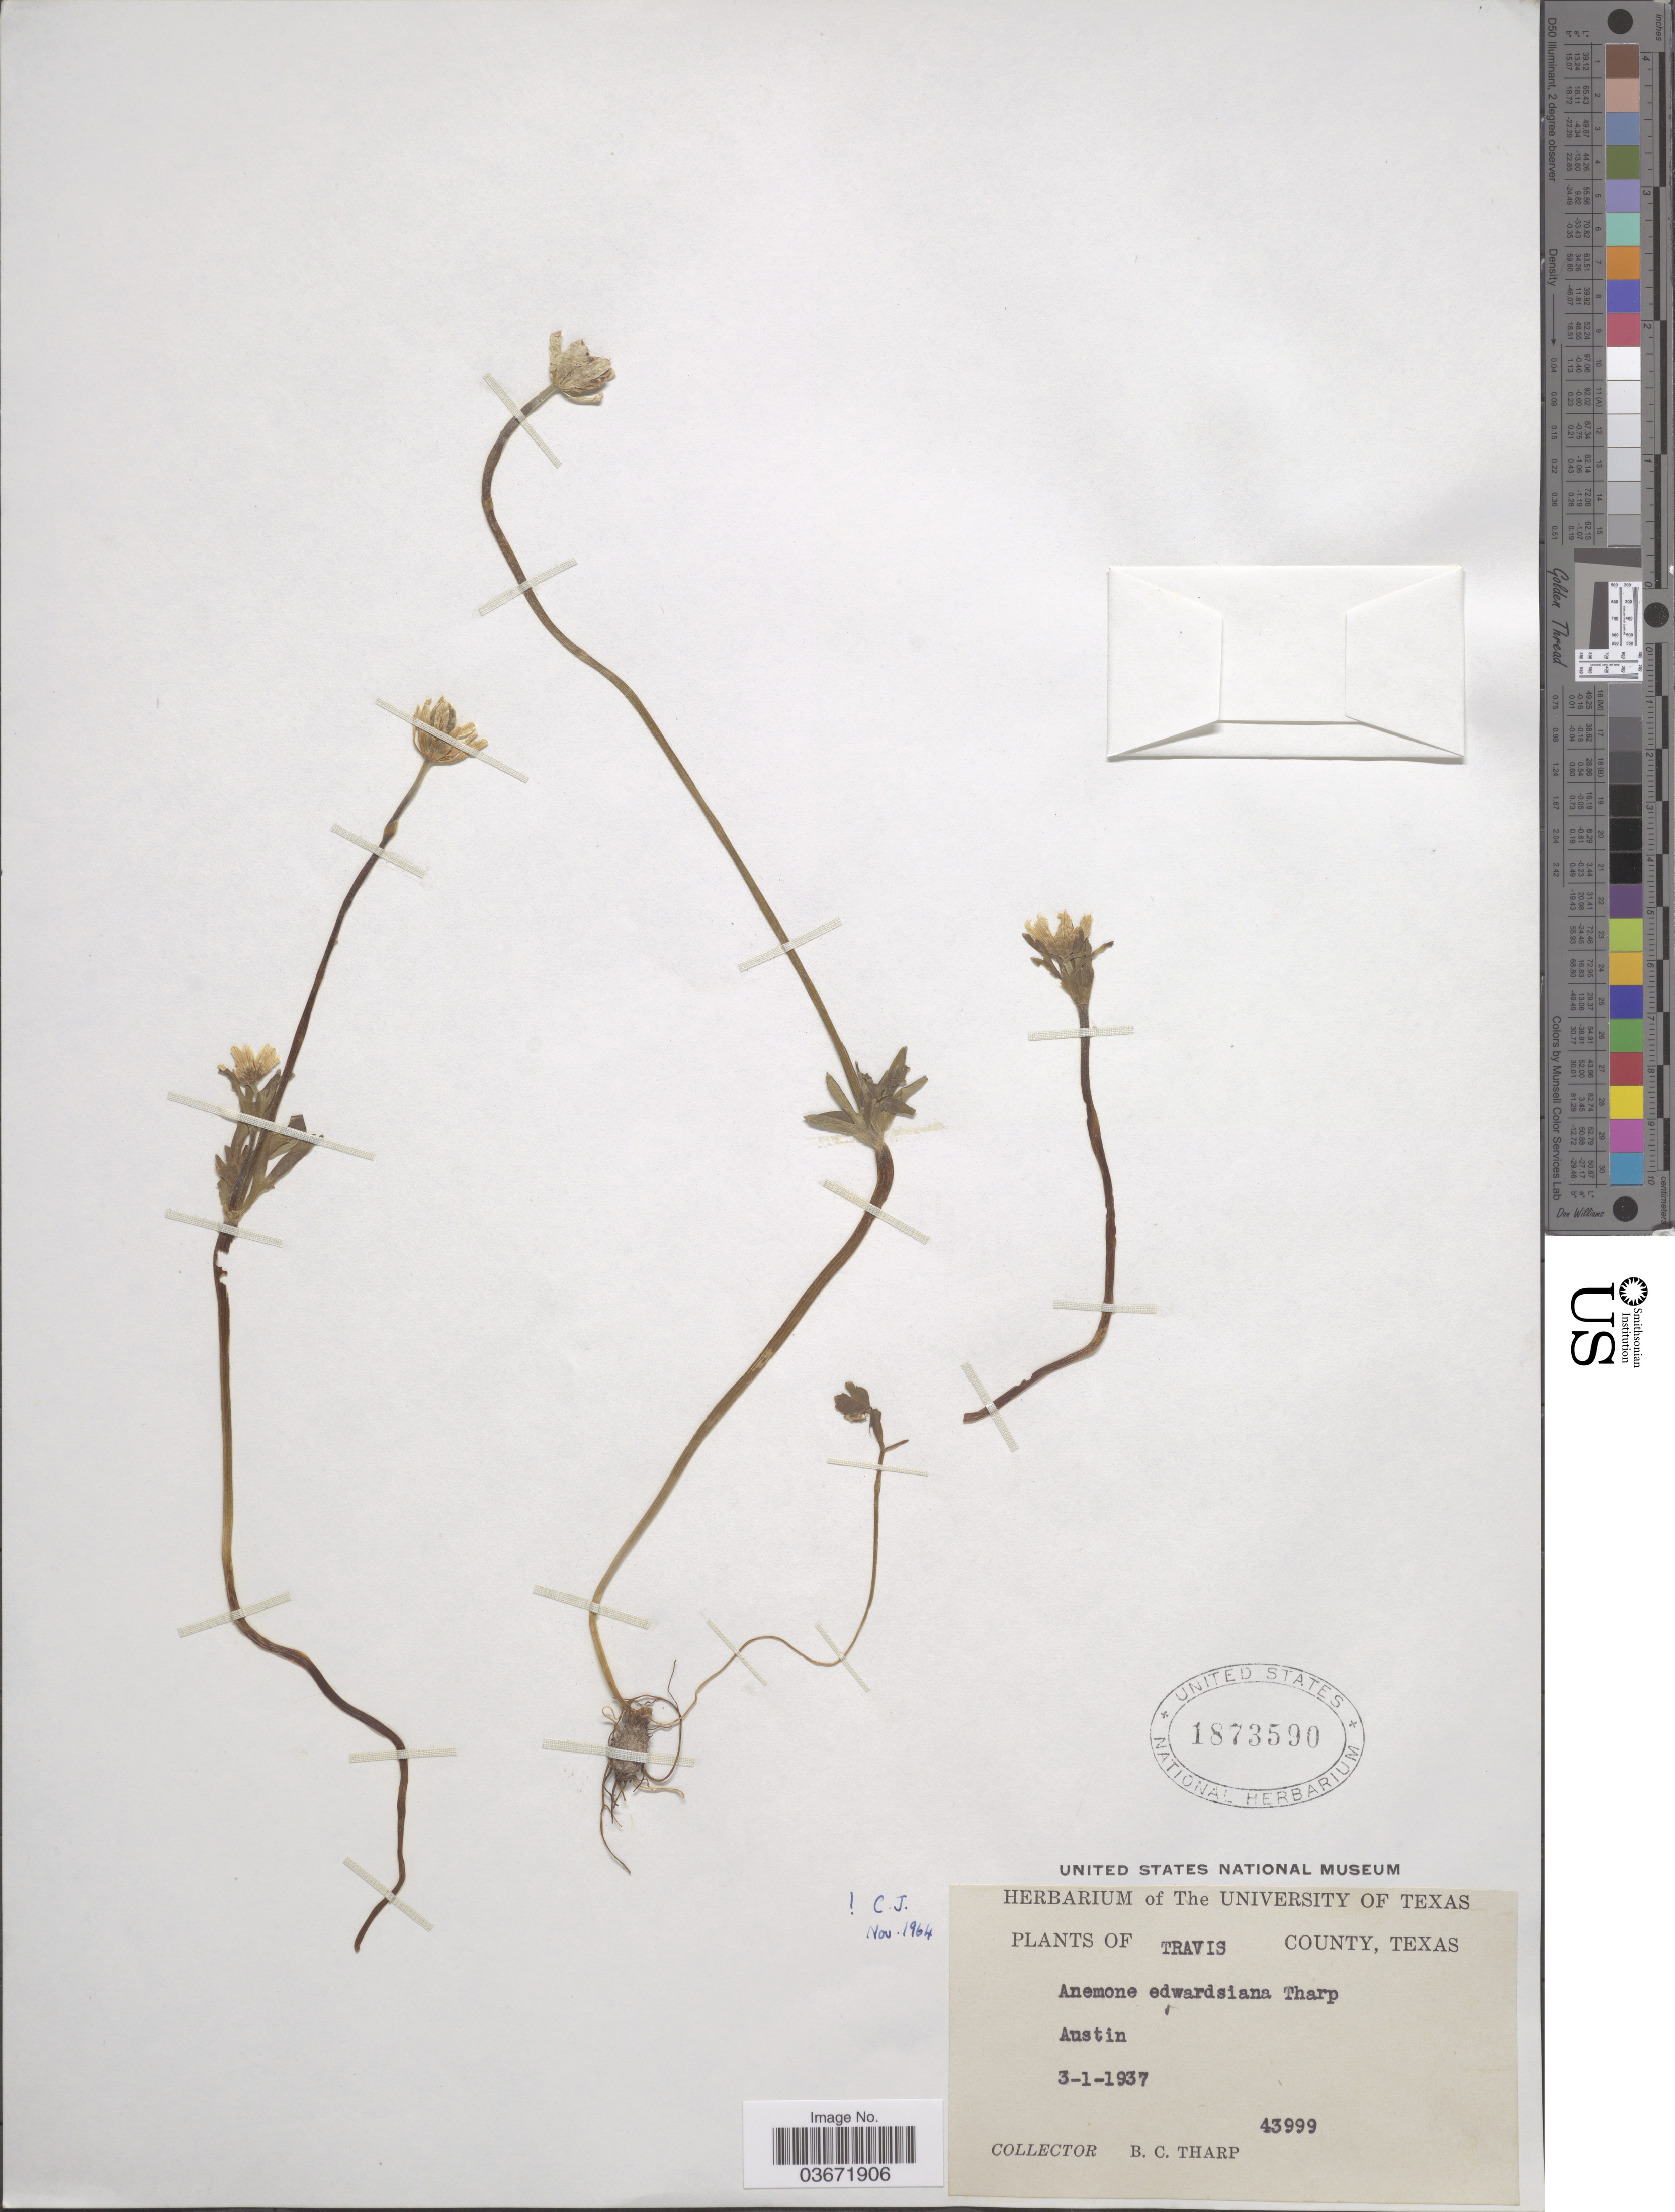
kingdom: Plantae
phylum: Tracheophyta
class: Magnoliopsida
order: Ranunculales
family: Ranunculaceae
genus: Anemone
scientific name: Anemone edwardsiana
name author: Tharp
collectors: B. C. Tharp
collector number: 43999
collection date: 1937-03-01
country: United States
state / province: Texas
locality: Travis County. Austin.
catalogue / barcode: US 1873590